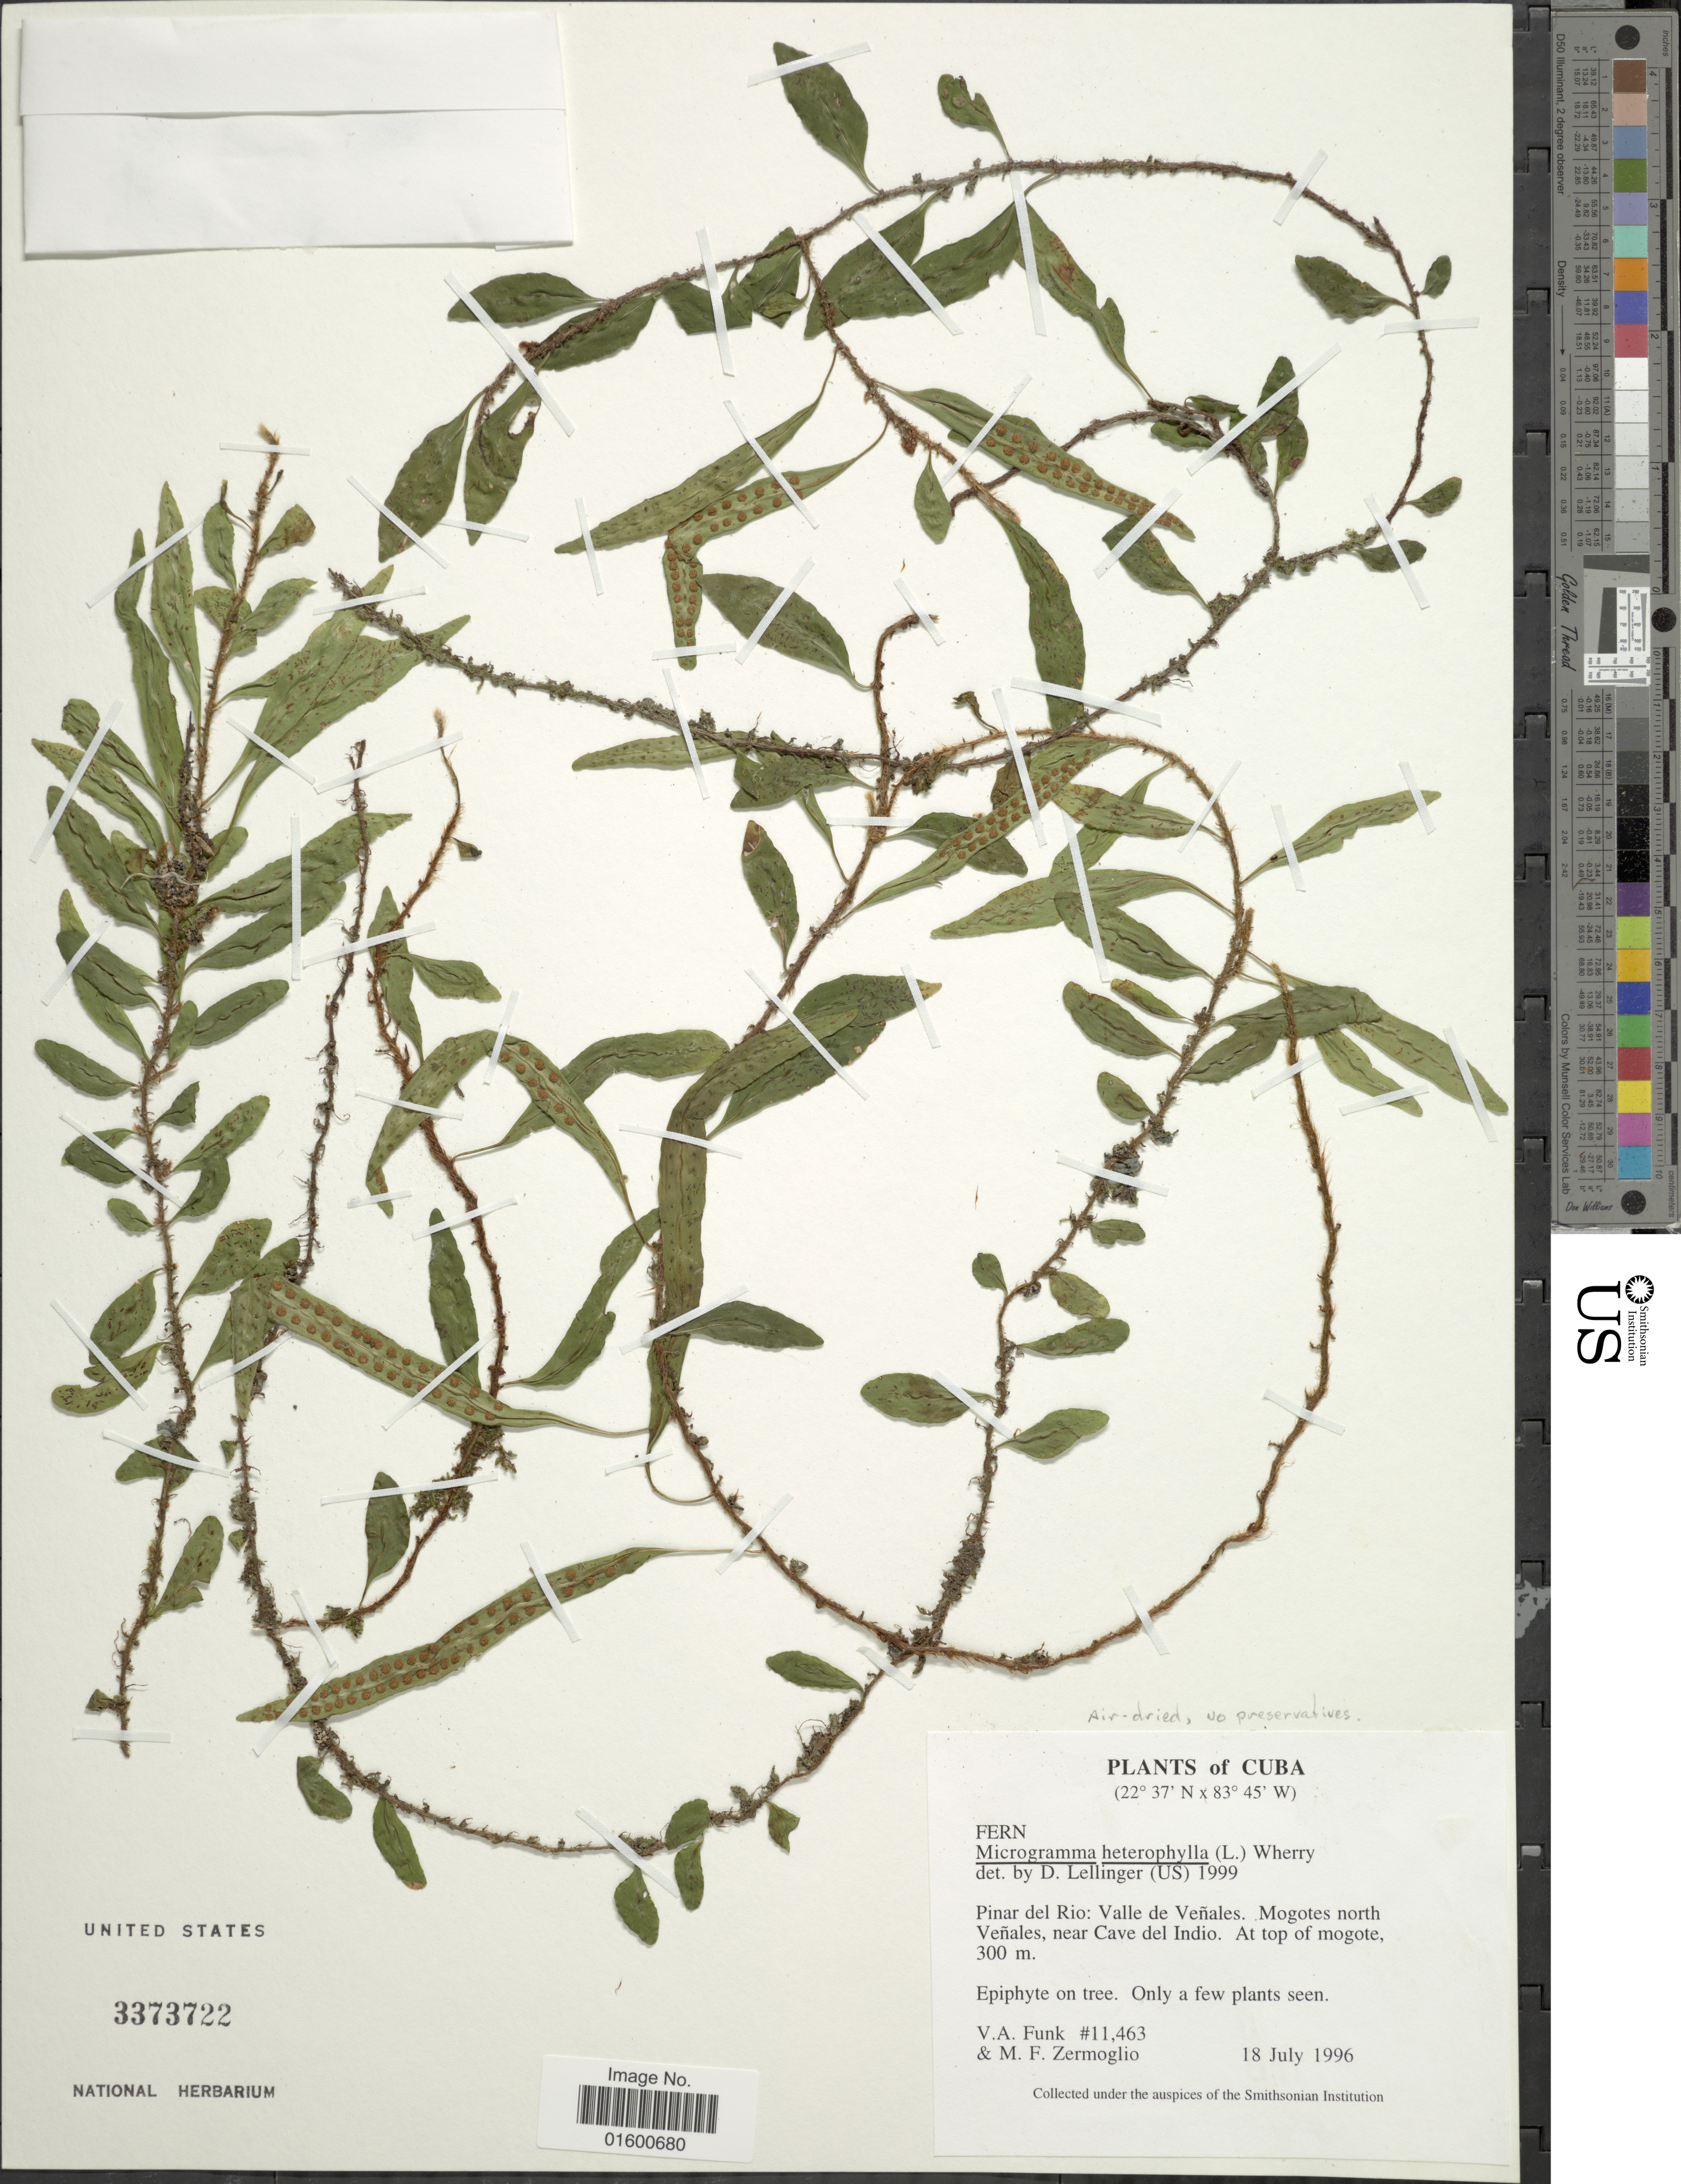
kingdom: Plantae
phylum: Tracheophyta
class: Polypodiopsida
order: Polypodiales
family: Polypodiaceae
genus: Microgramma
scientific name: Microgramma heterophylla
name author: (L.) Wherry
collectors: V. Funk & M. Zermoglio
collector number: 11463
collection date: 1996-07-18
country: Cuba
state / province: Pinar del Río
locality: Pinar del Rio, Valle de Venales, Mogotes north Venales, near Cave del Indio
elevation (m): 300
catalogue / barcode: US 3373722